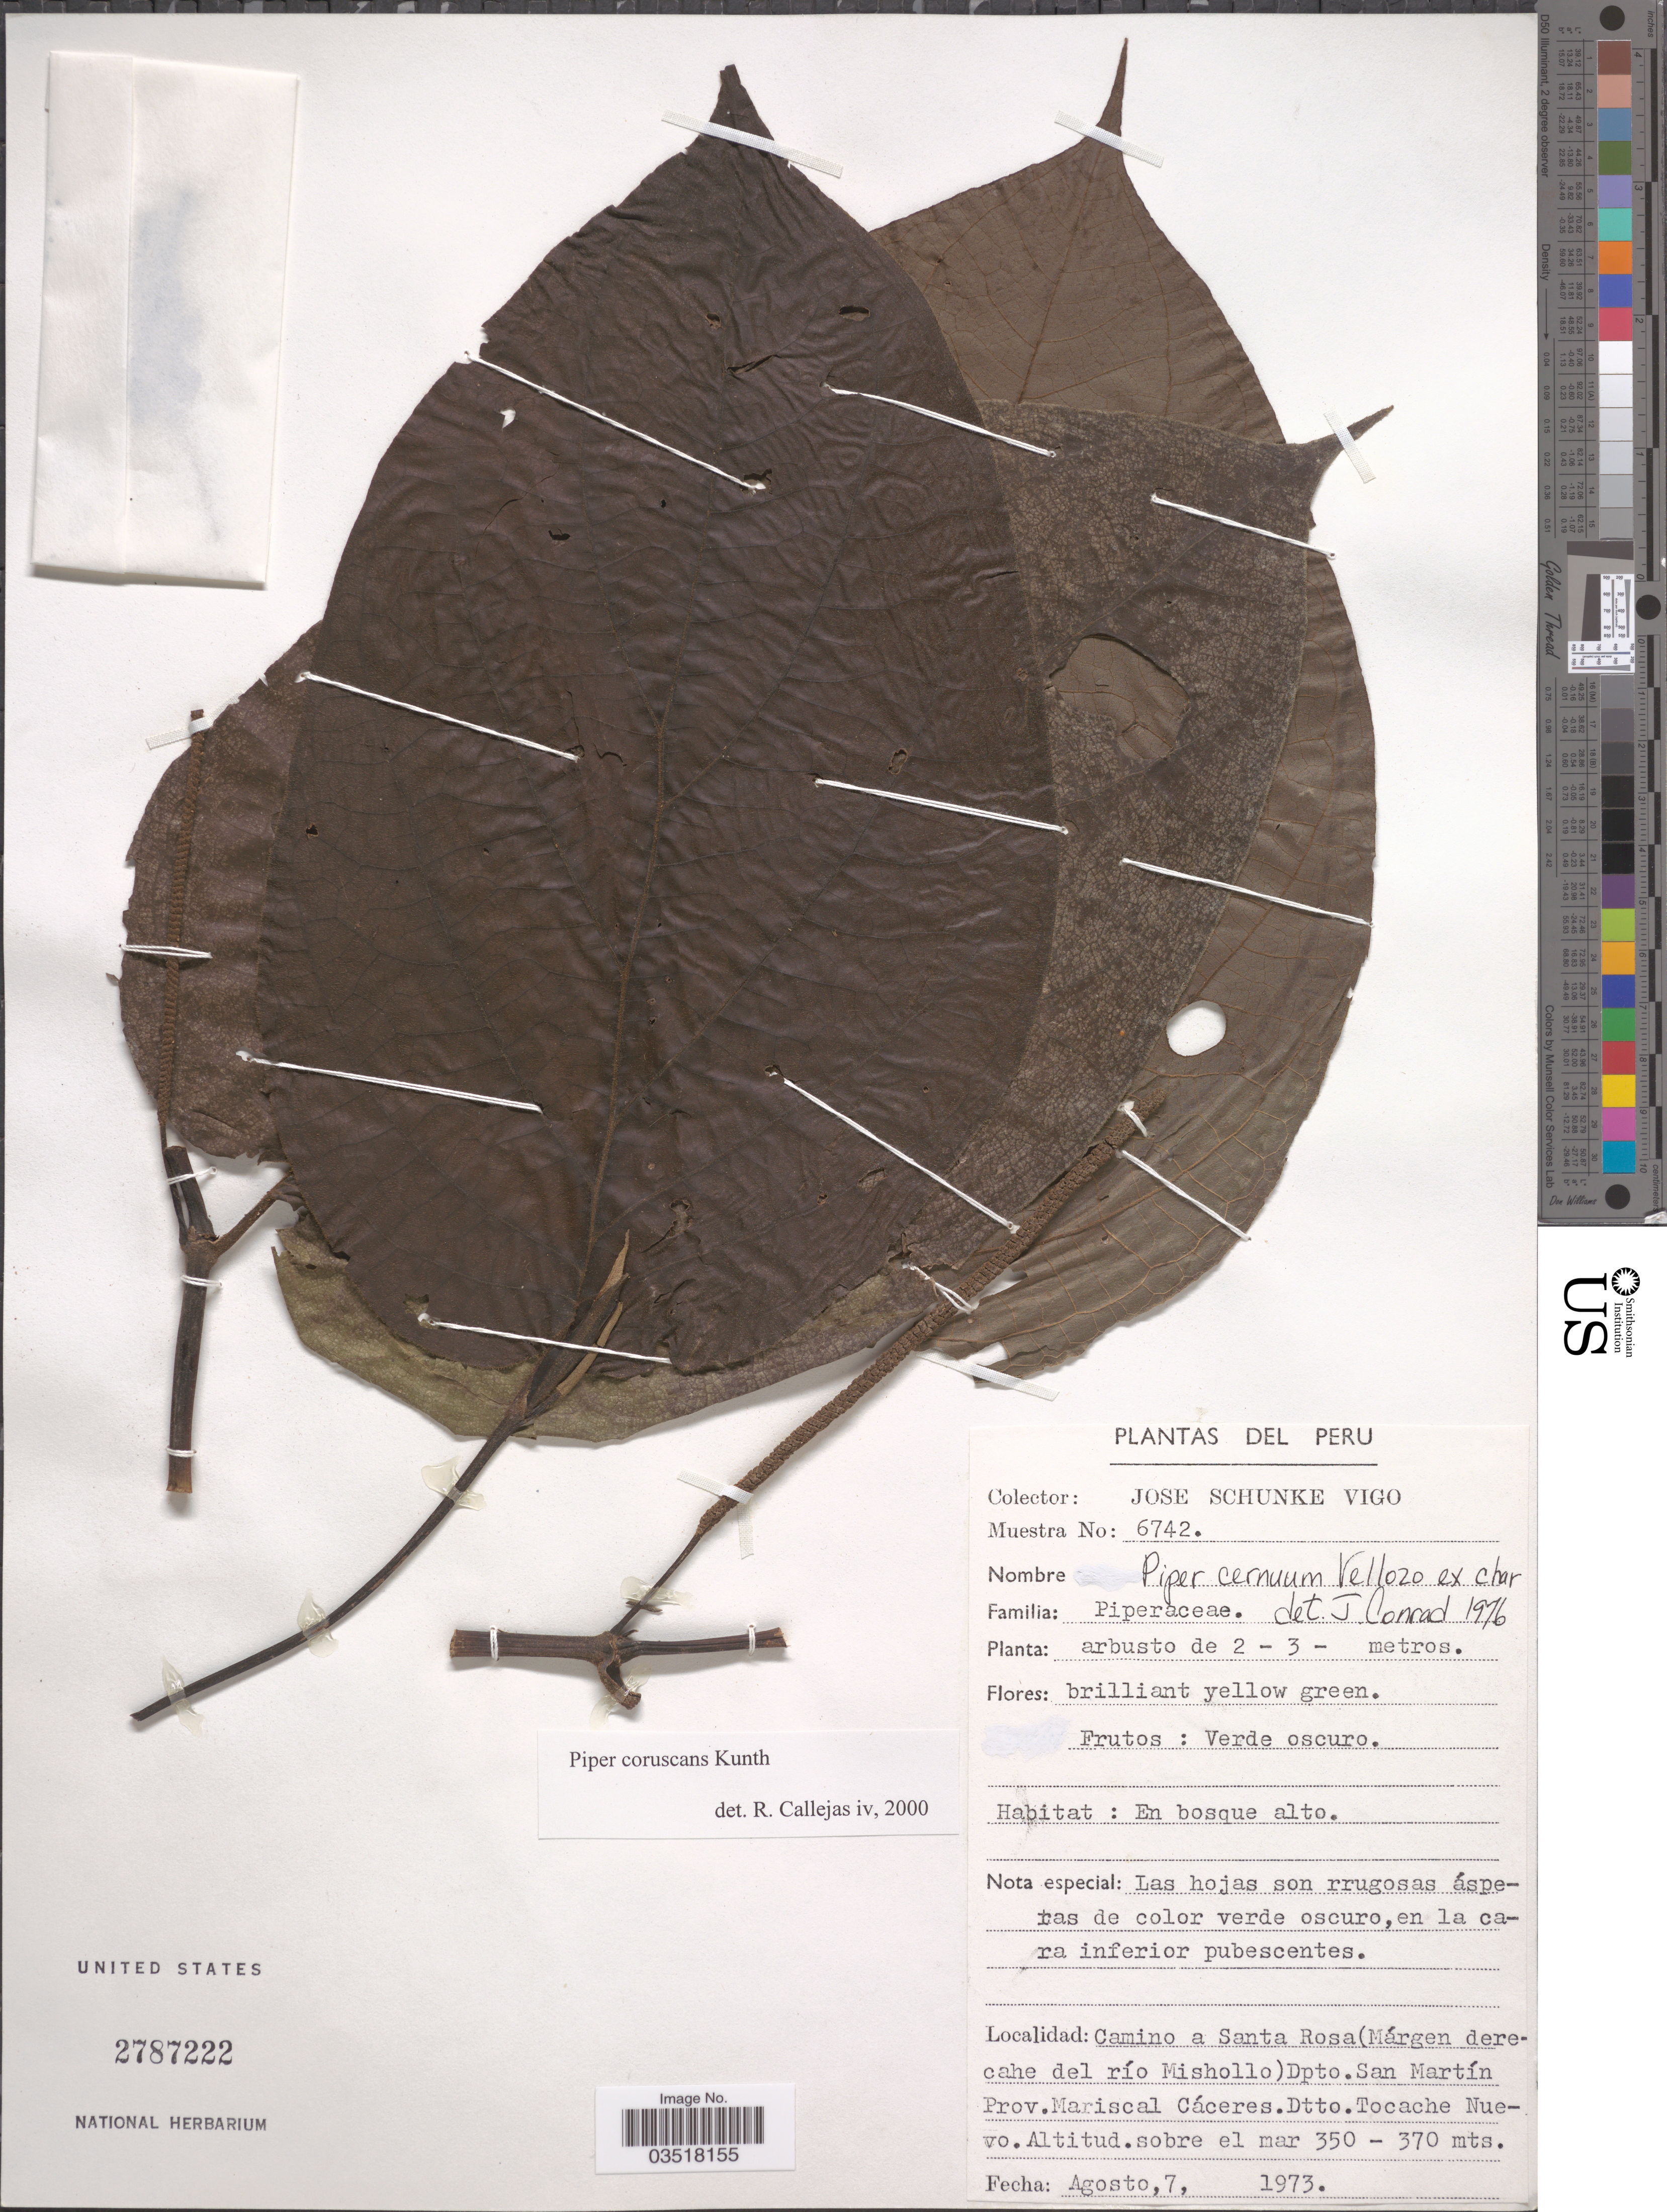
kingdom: Plantae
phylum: Tracheophyta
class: Magnoliopsida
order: Piperales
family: Piperaceae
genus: Piper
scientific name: Piper coruscans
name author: Kunth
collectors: J. Schunke Vigo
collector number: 6742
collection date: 1973-08-07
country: Peru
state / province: San Martín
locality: Camino a Santa Rosa (Márgen derecahe del río Mishollo) Dpto. San Martín. Prov. Mariscal Cáceres. Dtto. Tocache Nuevo.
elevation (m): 350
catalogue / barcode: US 2787222